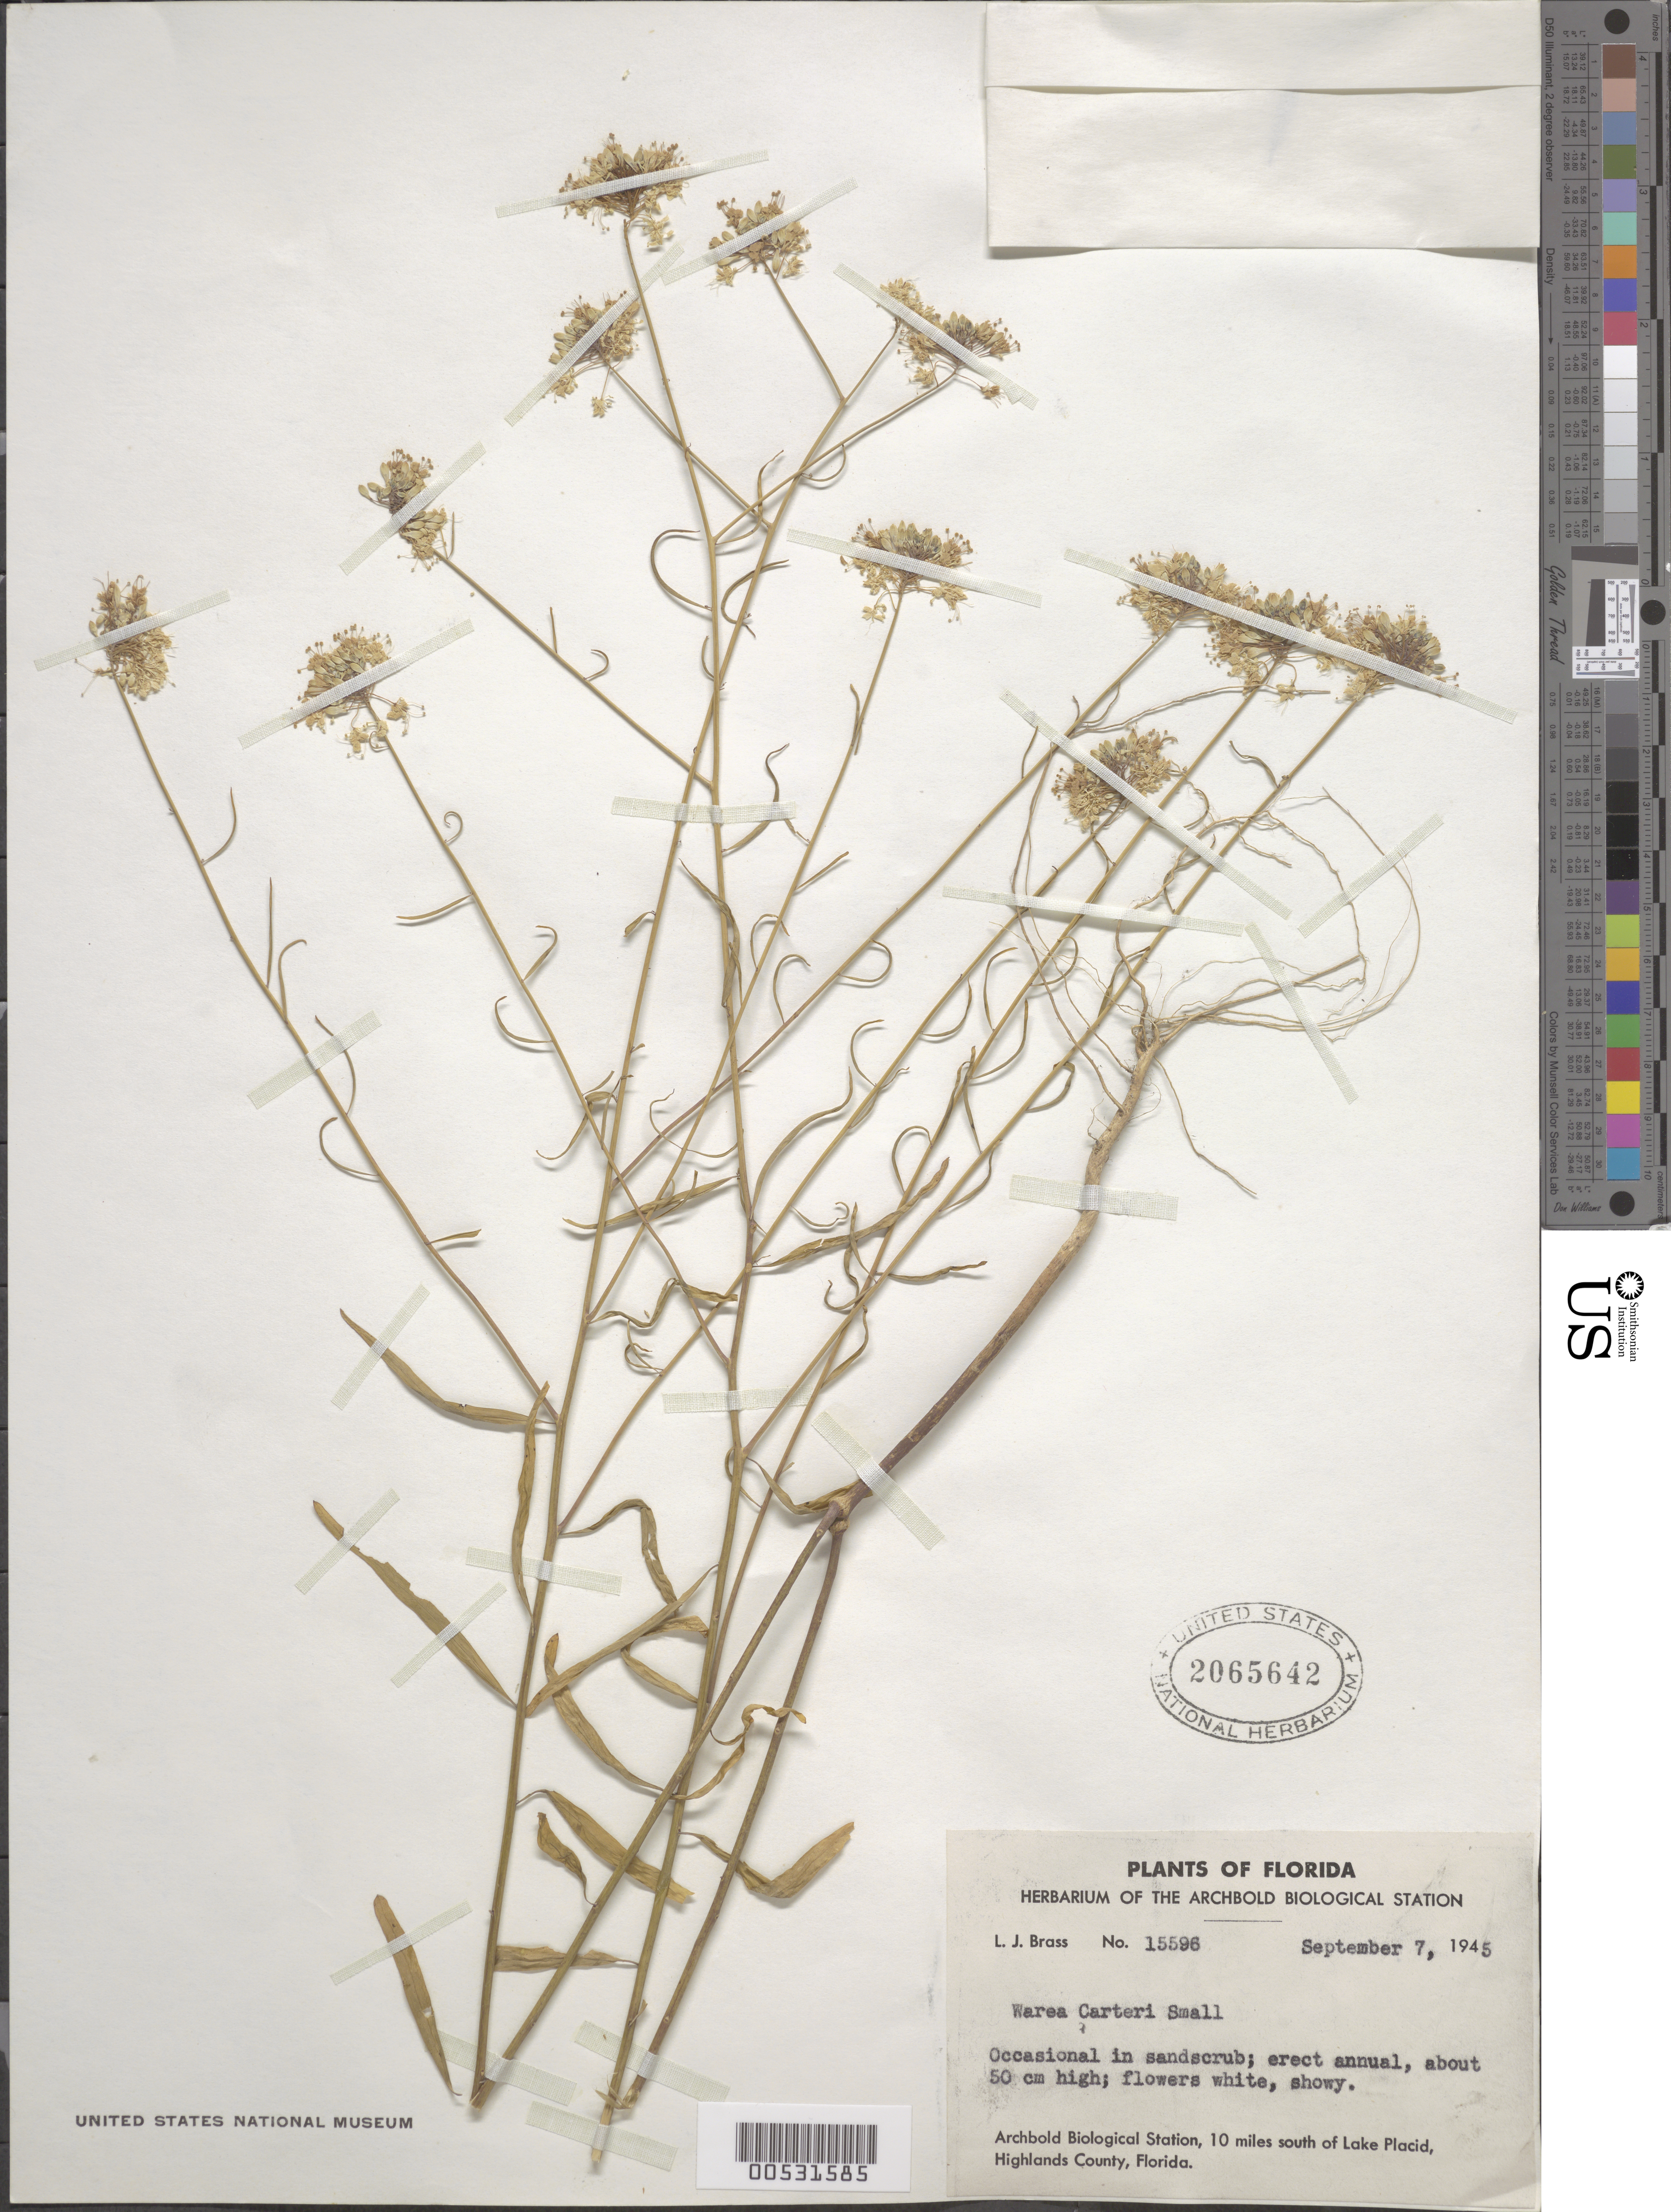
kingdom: Plantae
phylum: Tracheophyta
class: Magnoliopsida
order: Brassicales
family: Brassicaceae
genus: Warea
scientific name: Warea carteri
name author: Small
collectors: L. J. Brass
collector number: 15596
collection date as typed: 07 Sep 1945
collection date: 1945-09-07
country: United States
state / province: Florida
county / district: Highlands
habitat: occassional in sandscrub; erect annual, about 50 cm high; fls white, showy.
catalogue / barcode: US 2065642